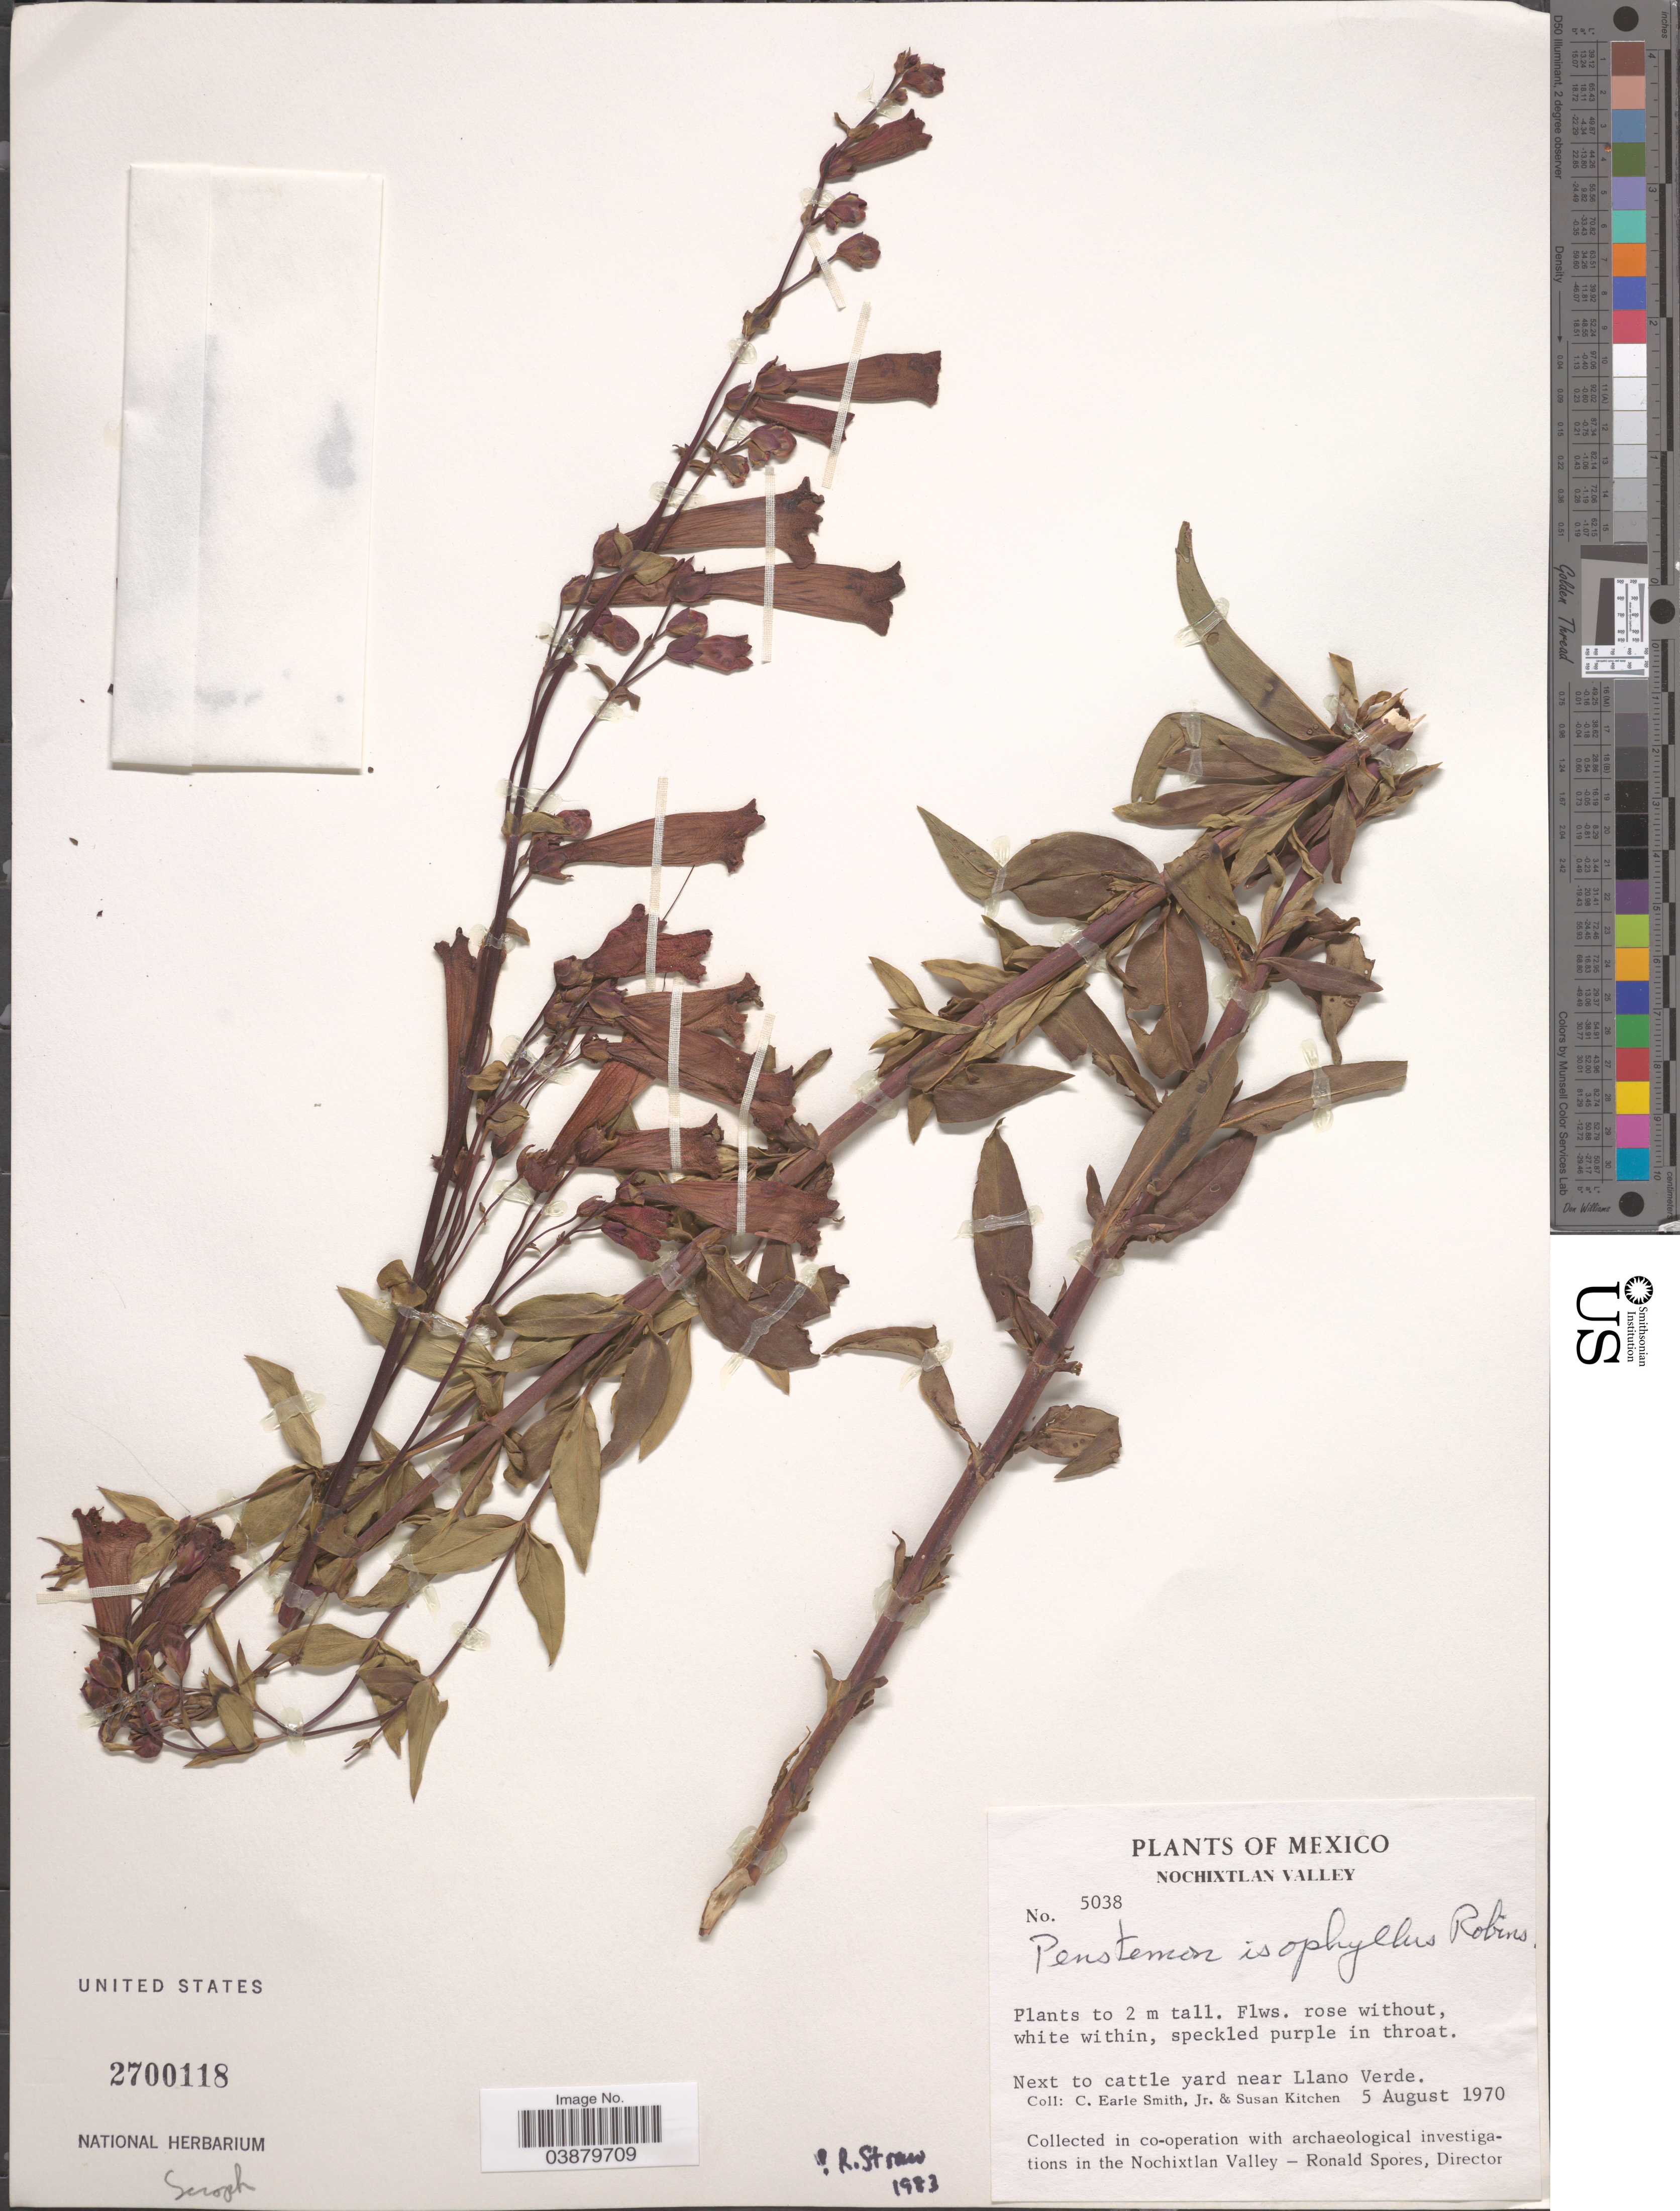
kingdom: Plantae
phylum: Tracheophyta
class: Magnoliopsida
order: Lamiales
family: Plantaginaceae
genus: Penstemon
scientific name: Penstemon isophyllus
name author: B.L. Rob.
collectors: C. E. Smith Jr. & S. Kitchen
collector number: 5038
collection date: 1970-08-05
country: Mexico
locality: Nochixtlan Valley. Next to cattle yard near Llano Verde.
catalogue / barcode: US 2700118